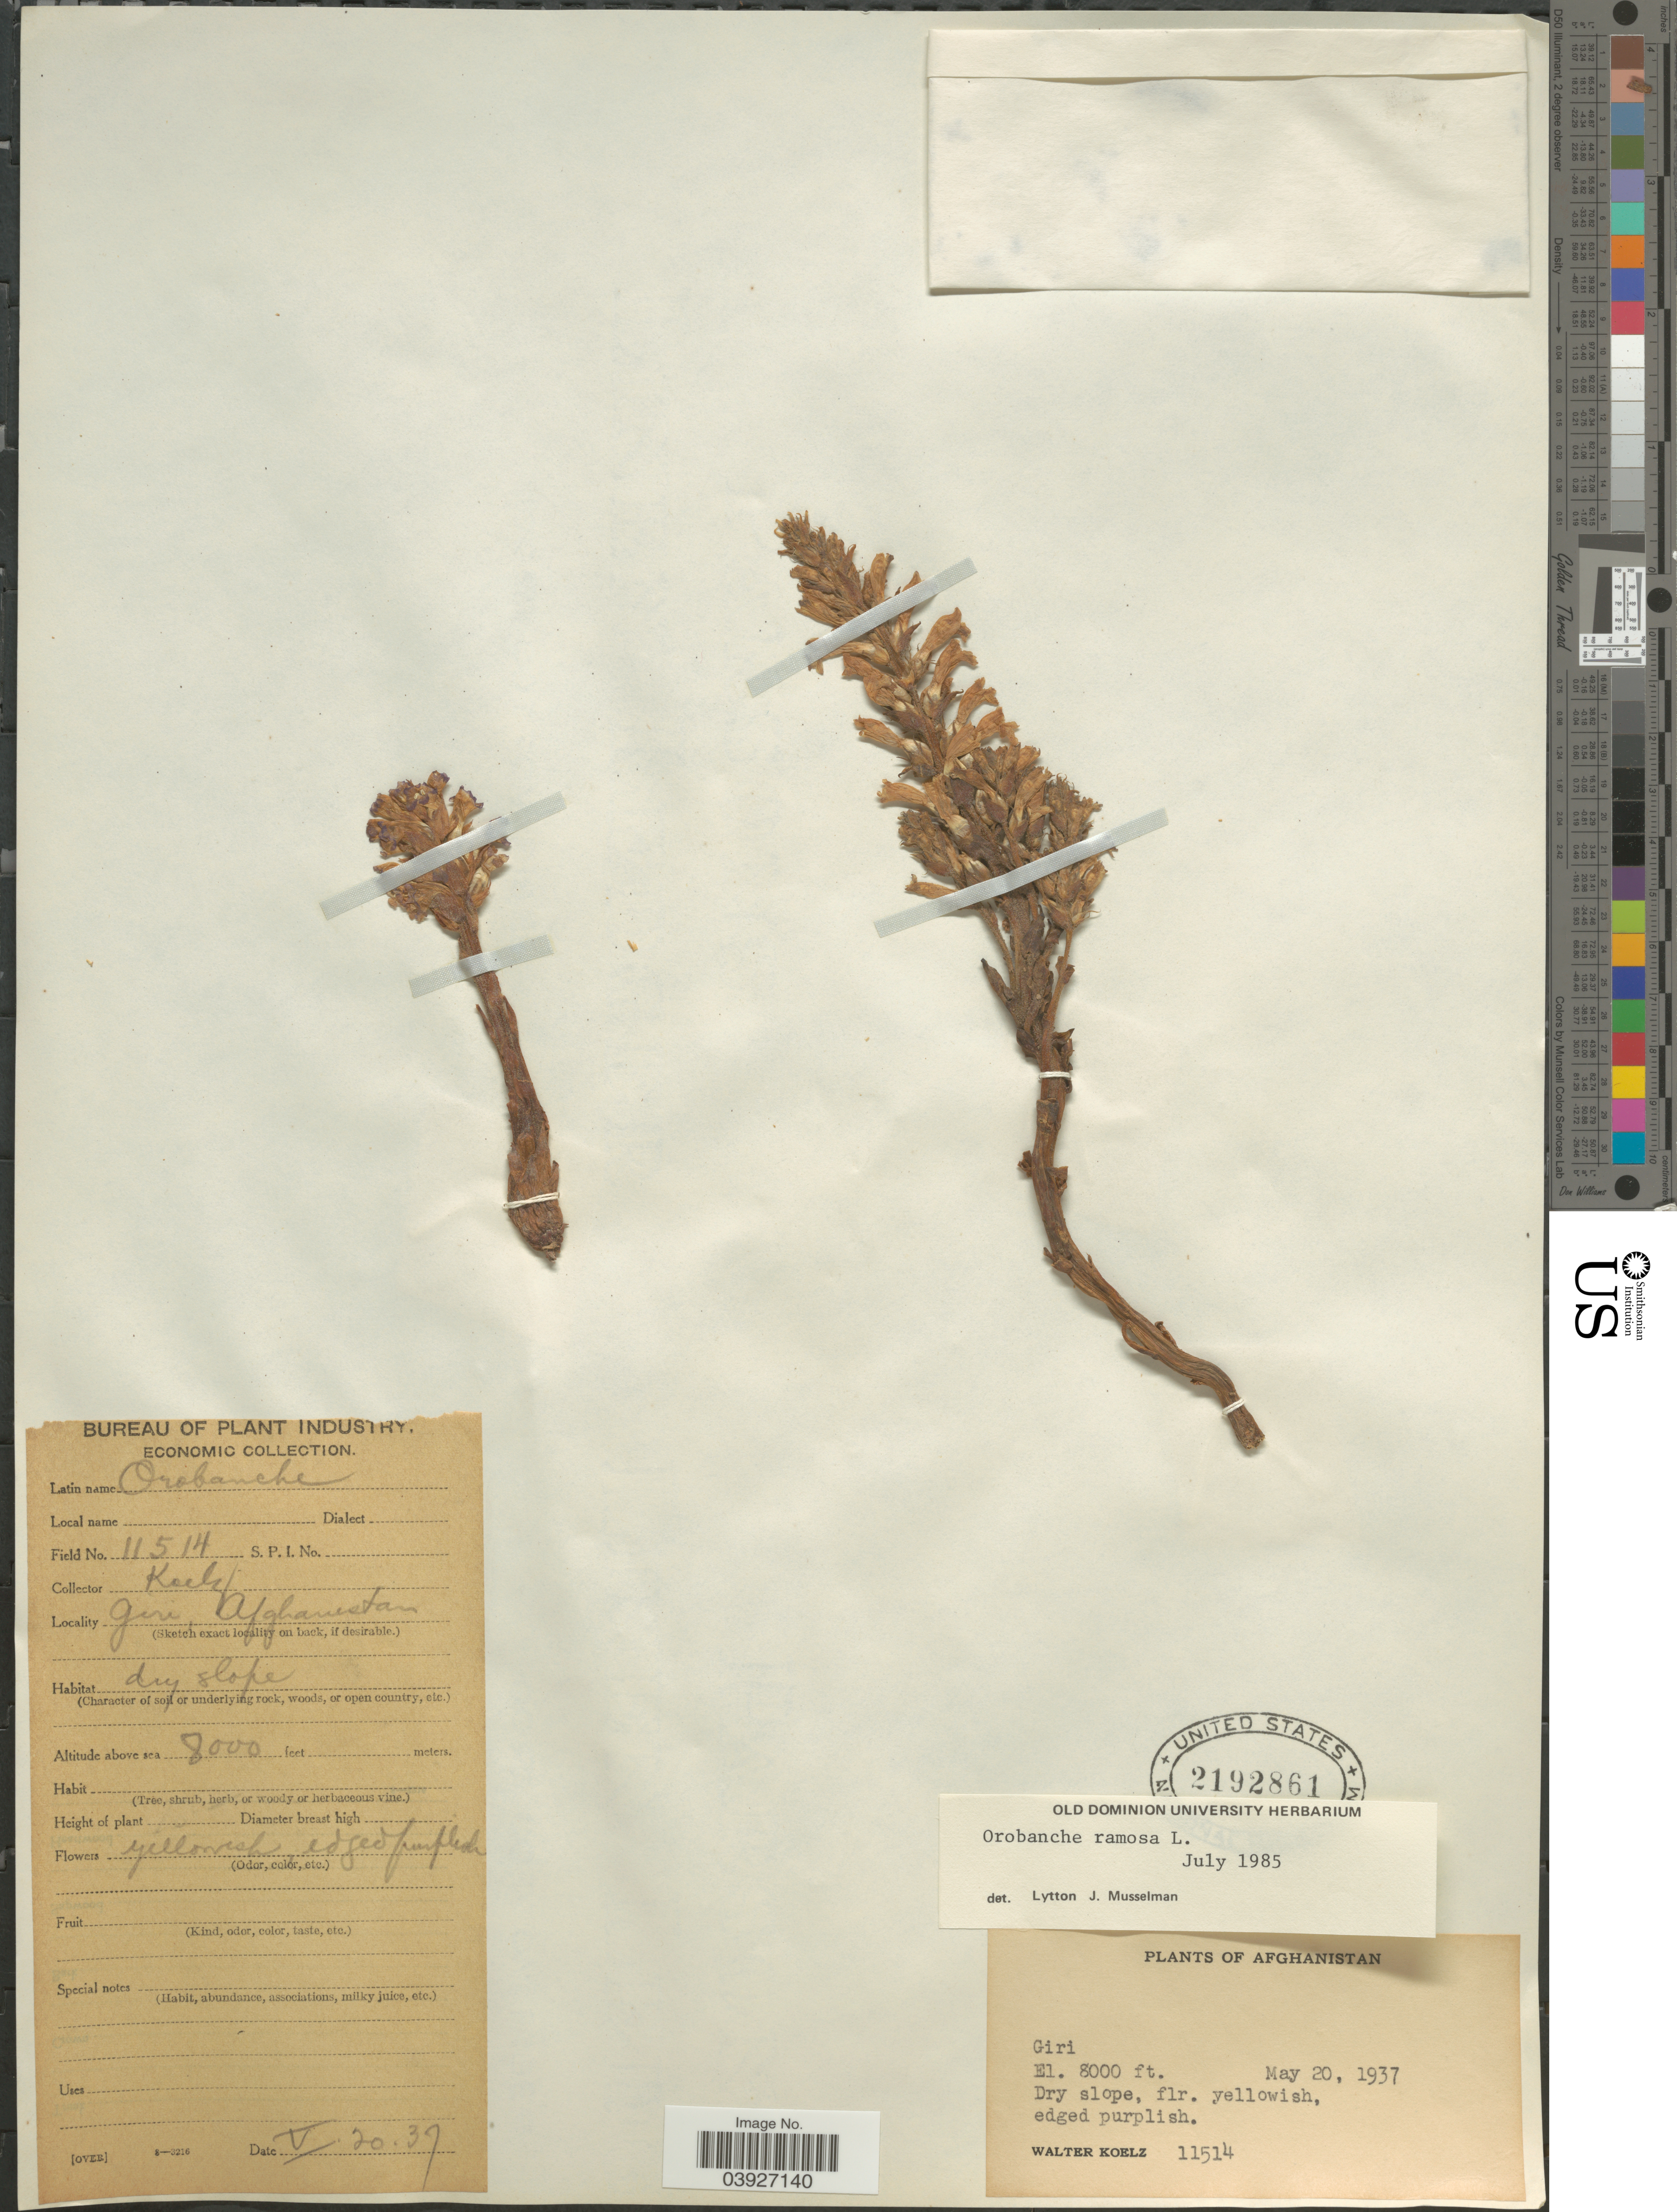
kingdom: Plantae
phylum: Tracheophyta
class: Magnoliopsida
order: Lamiales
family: Orobanchaceae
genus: Orobanche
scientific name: Orobanche ramosa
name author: L.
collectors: W. N. Koelz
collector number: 11514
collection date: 1937-05-20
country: Afghanistan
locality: Giri.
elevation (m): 2438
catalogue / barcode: US 2192861